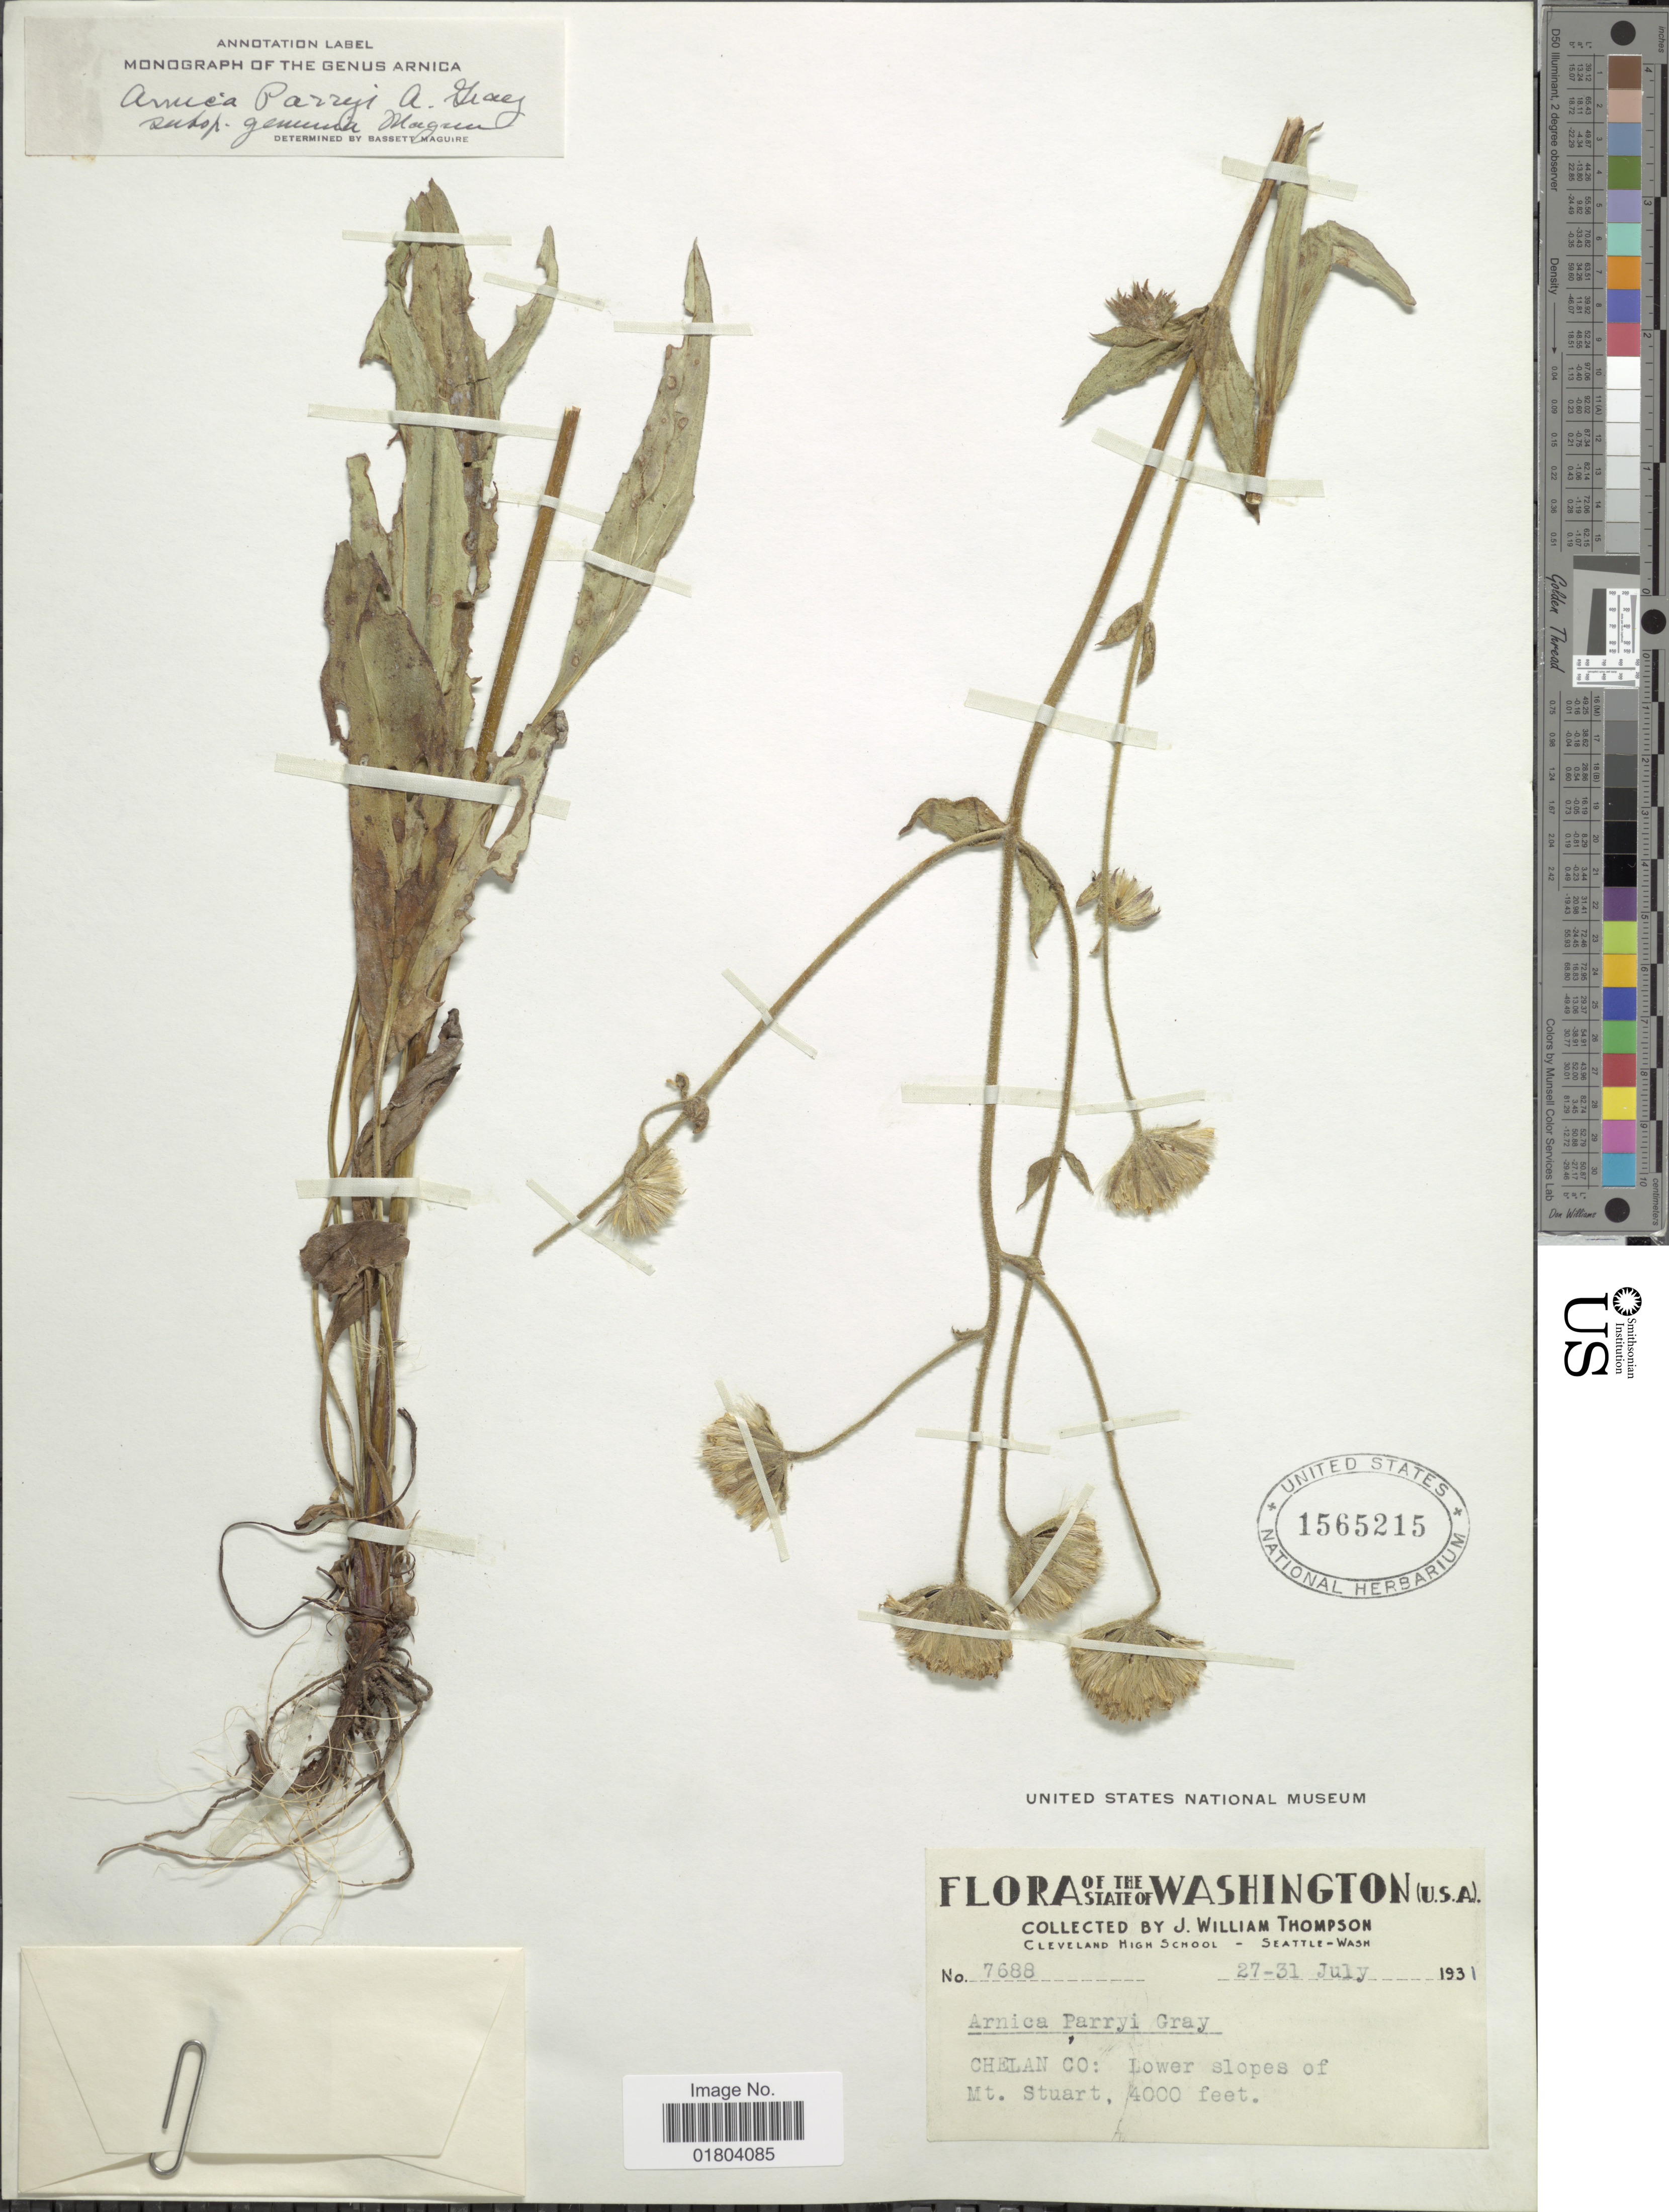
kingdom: Plantae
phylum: Tracheophyta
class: Magnoliopsida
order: Asterales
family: Asteraceae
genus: Arnica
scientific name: Arnica parryi subsp. genuina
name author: Maguire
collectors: J. W. Thompson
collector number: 7688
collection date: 1931-07-27/1931-07-31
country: United States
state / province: Washington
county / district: Chelan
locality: Chelan Co: Lower slopes of Mt Stuart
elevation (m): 1219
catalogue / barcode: US 1565215